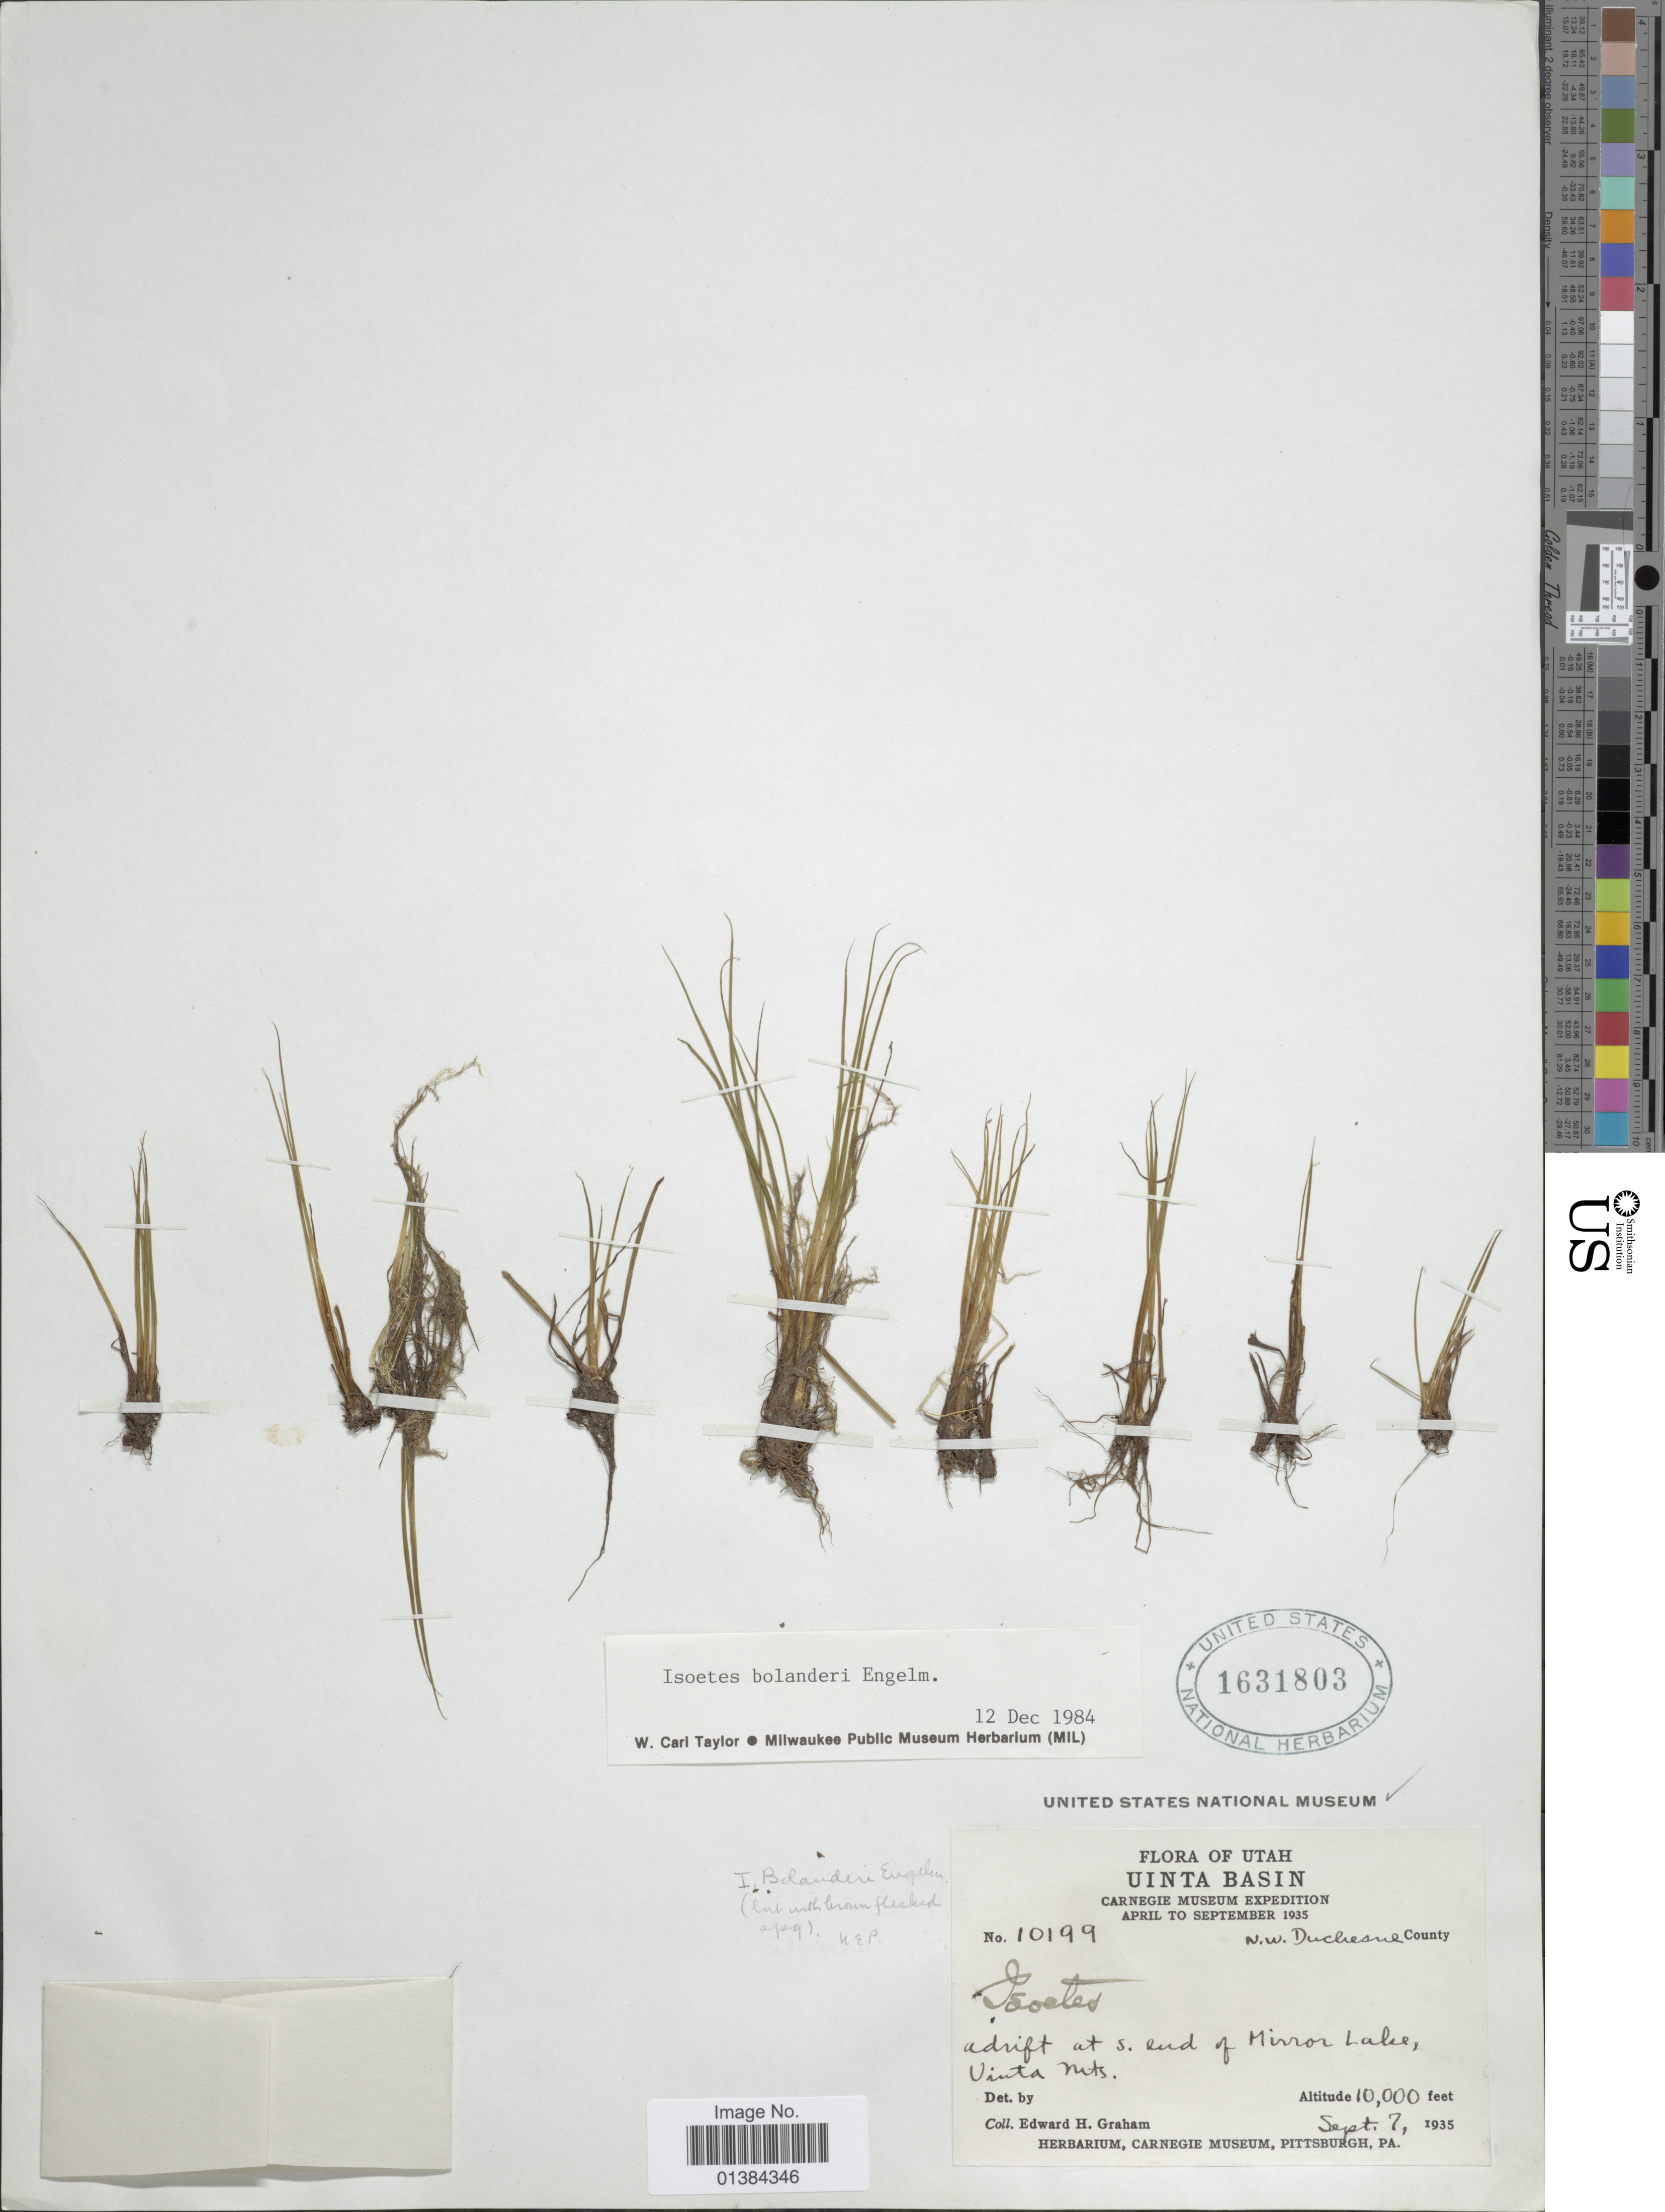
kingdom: Plantae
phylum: Tracheophyta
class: Lycopodiopsida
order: Isoetales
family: Isoetaceae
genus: Isoetes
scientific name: Isoetes bolanderi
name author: Engelm.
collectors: E. H. Graham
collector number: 10199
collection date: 1935-09-07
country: United States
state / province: Utah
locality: Uinta Basin. Adrift at s. end of Mirror Lake, Vinta Mts.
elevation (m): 3048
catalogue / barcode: US 1631803